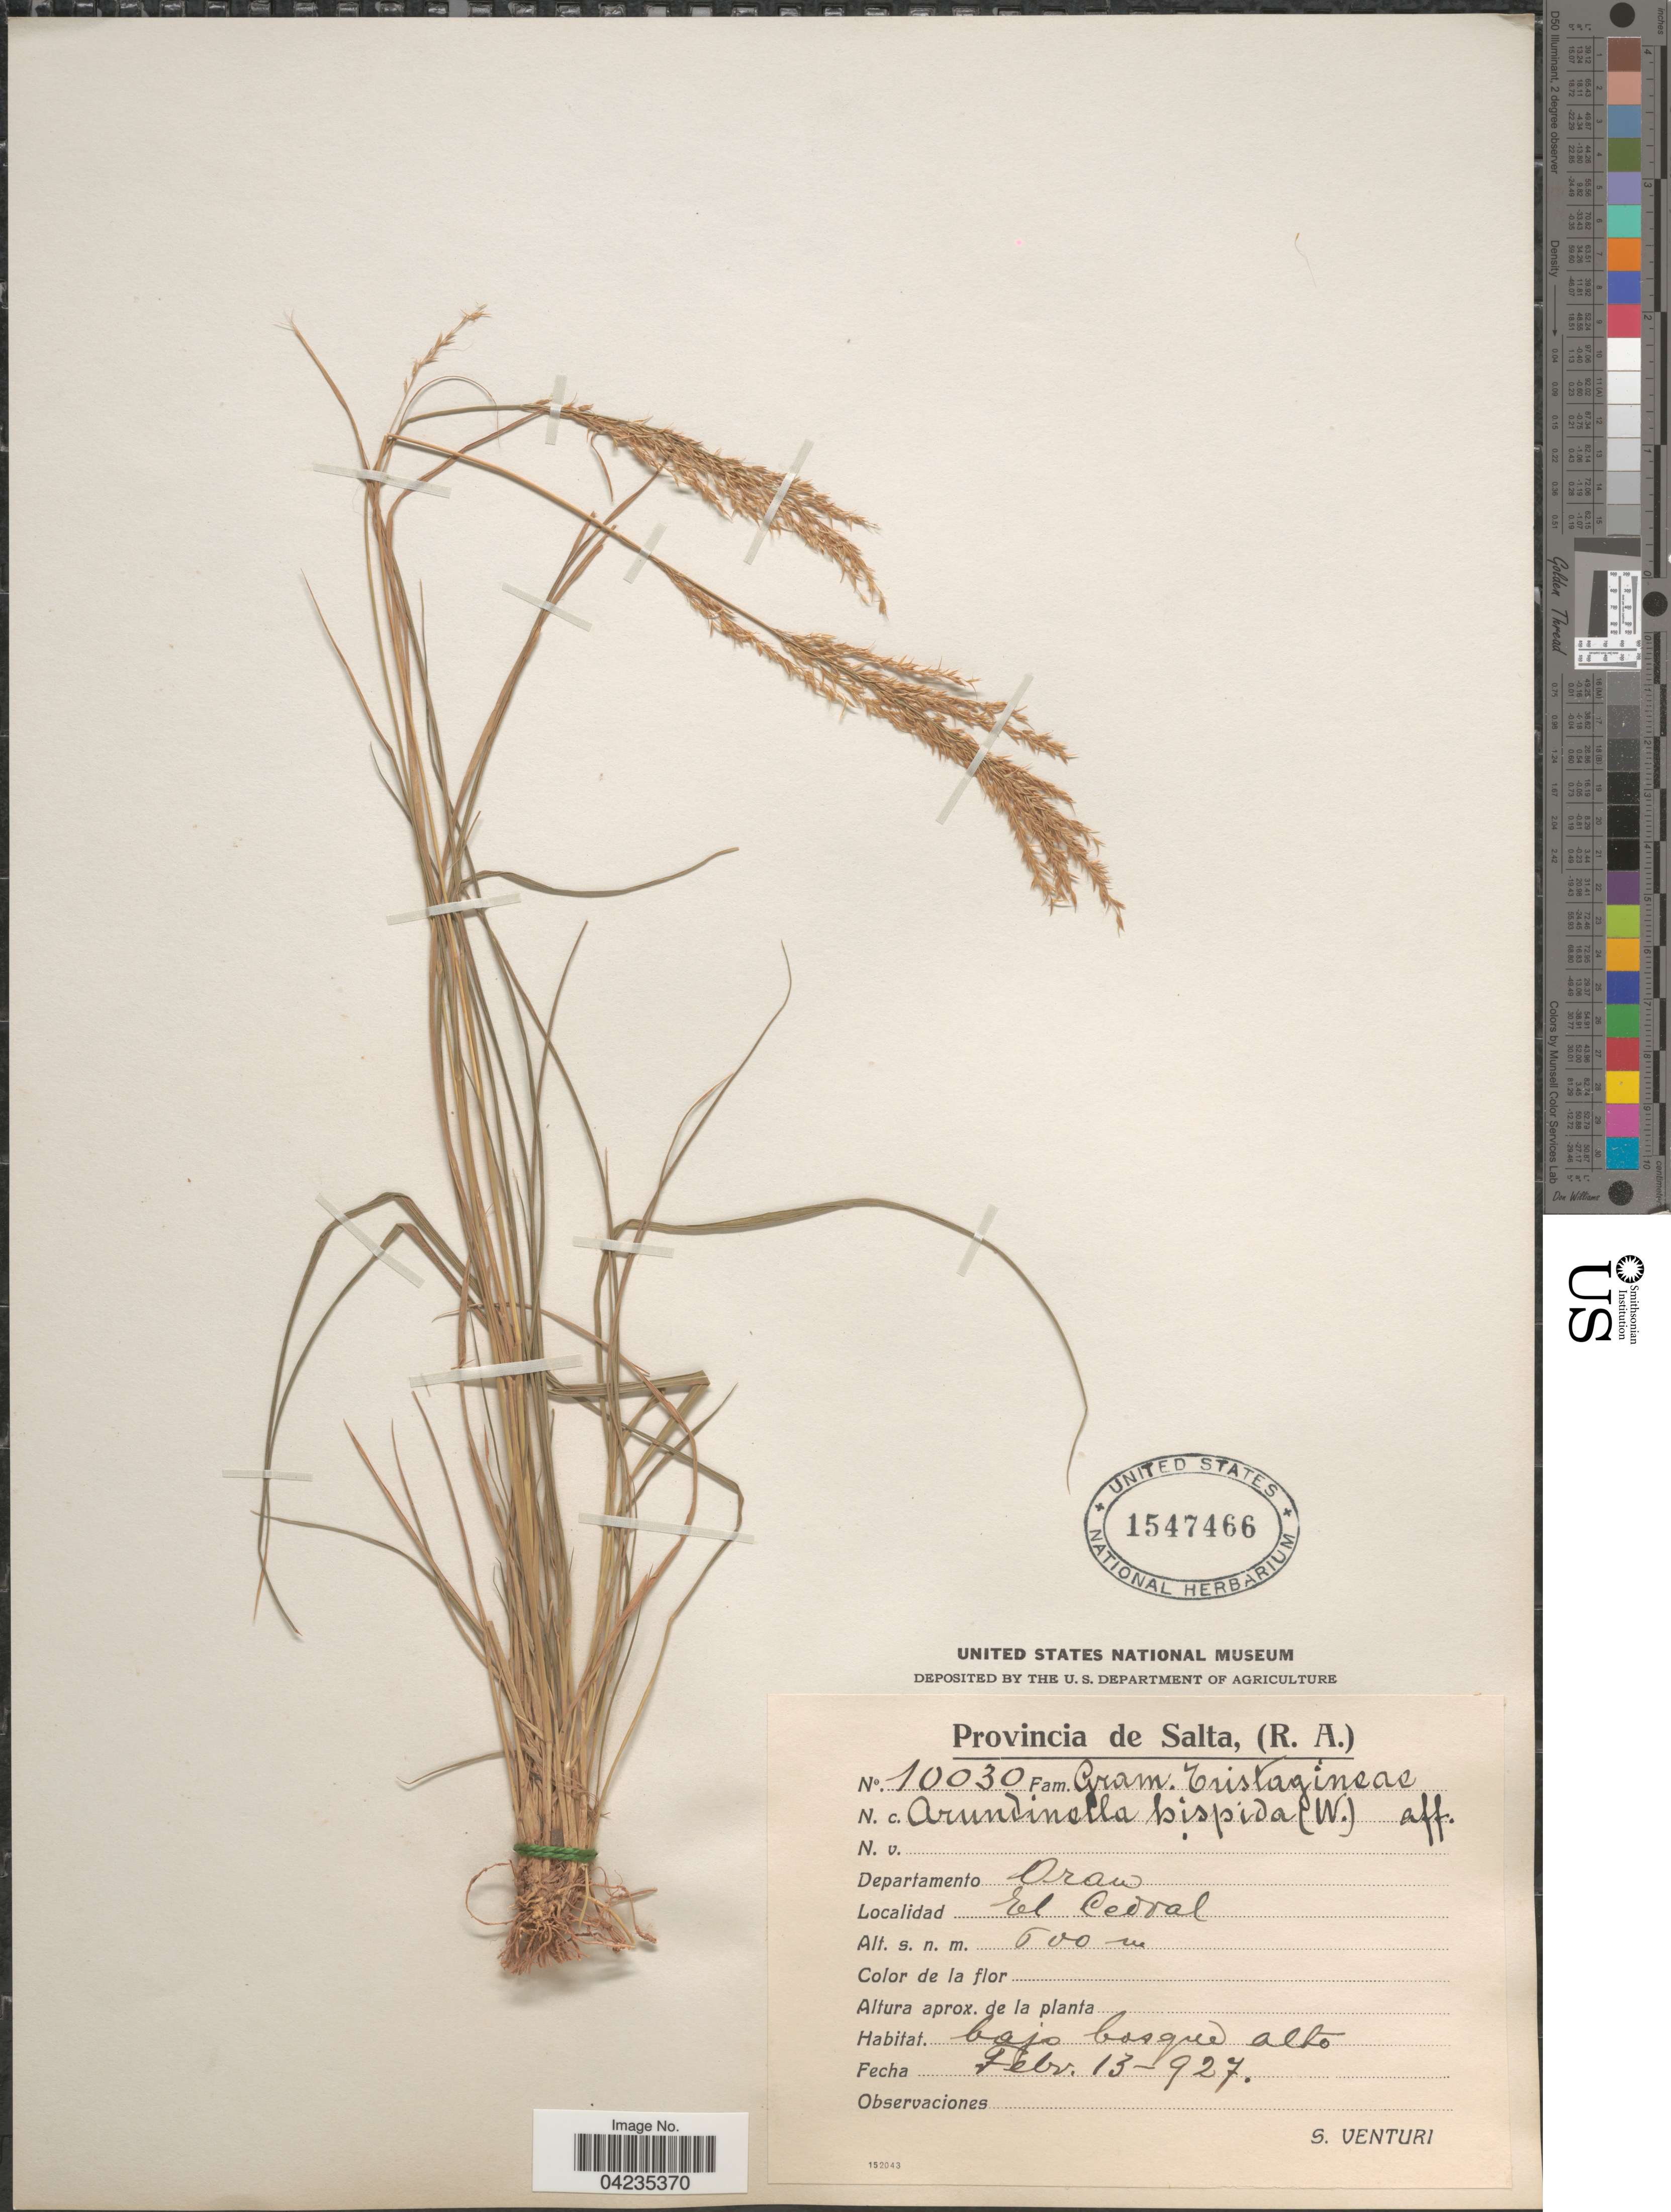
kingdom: Plantae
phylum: Tracheophyta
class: Liliopsida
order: Poales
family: Poaceae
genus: Arundinella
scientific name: Arundinella berteroniana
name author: (Schult.) Hitchc. & Chase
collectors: S. Venturi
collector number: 10030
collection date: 1927-02-13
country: Argentina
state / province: Salta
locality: Departamento Oran. El Cedral.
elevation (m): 600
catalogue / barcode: US 1547466